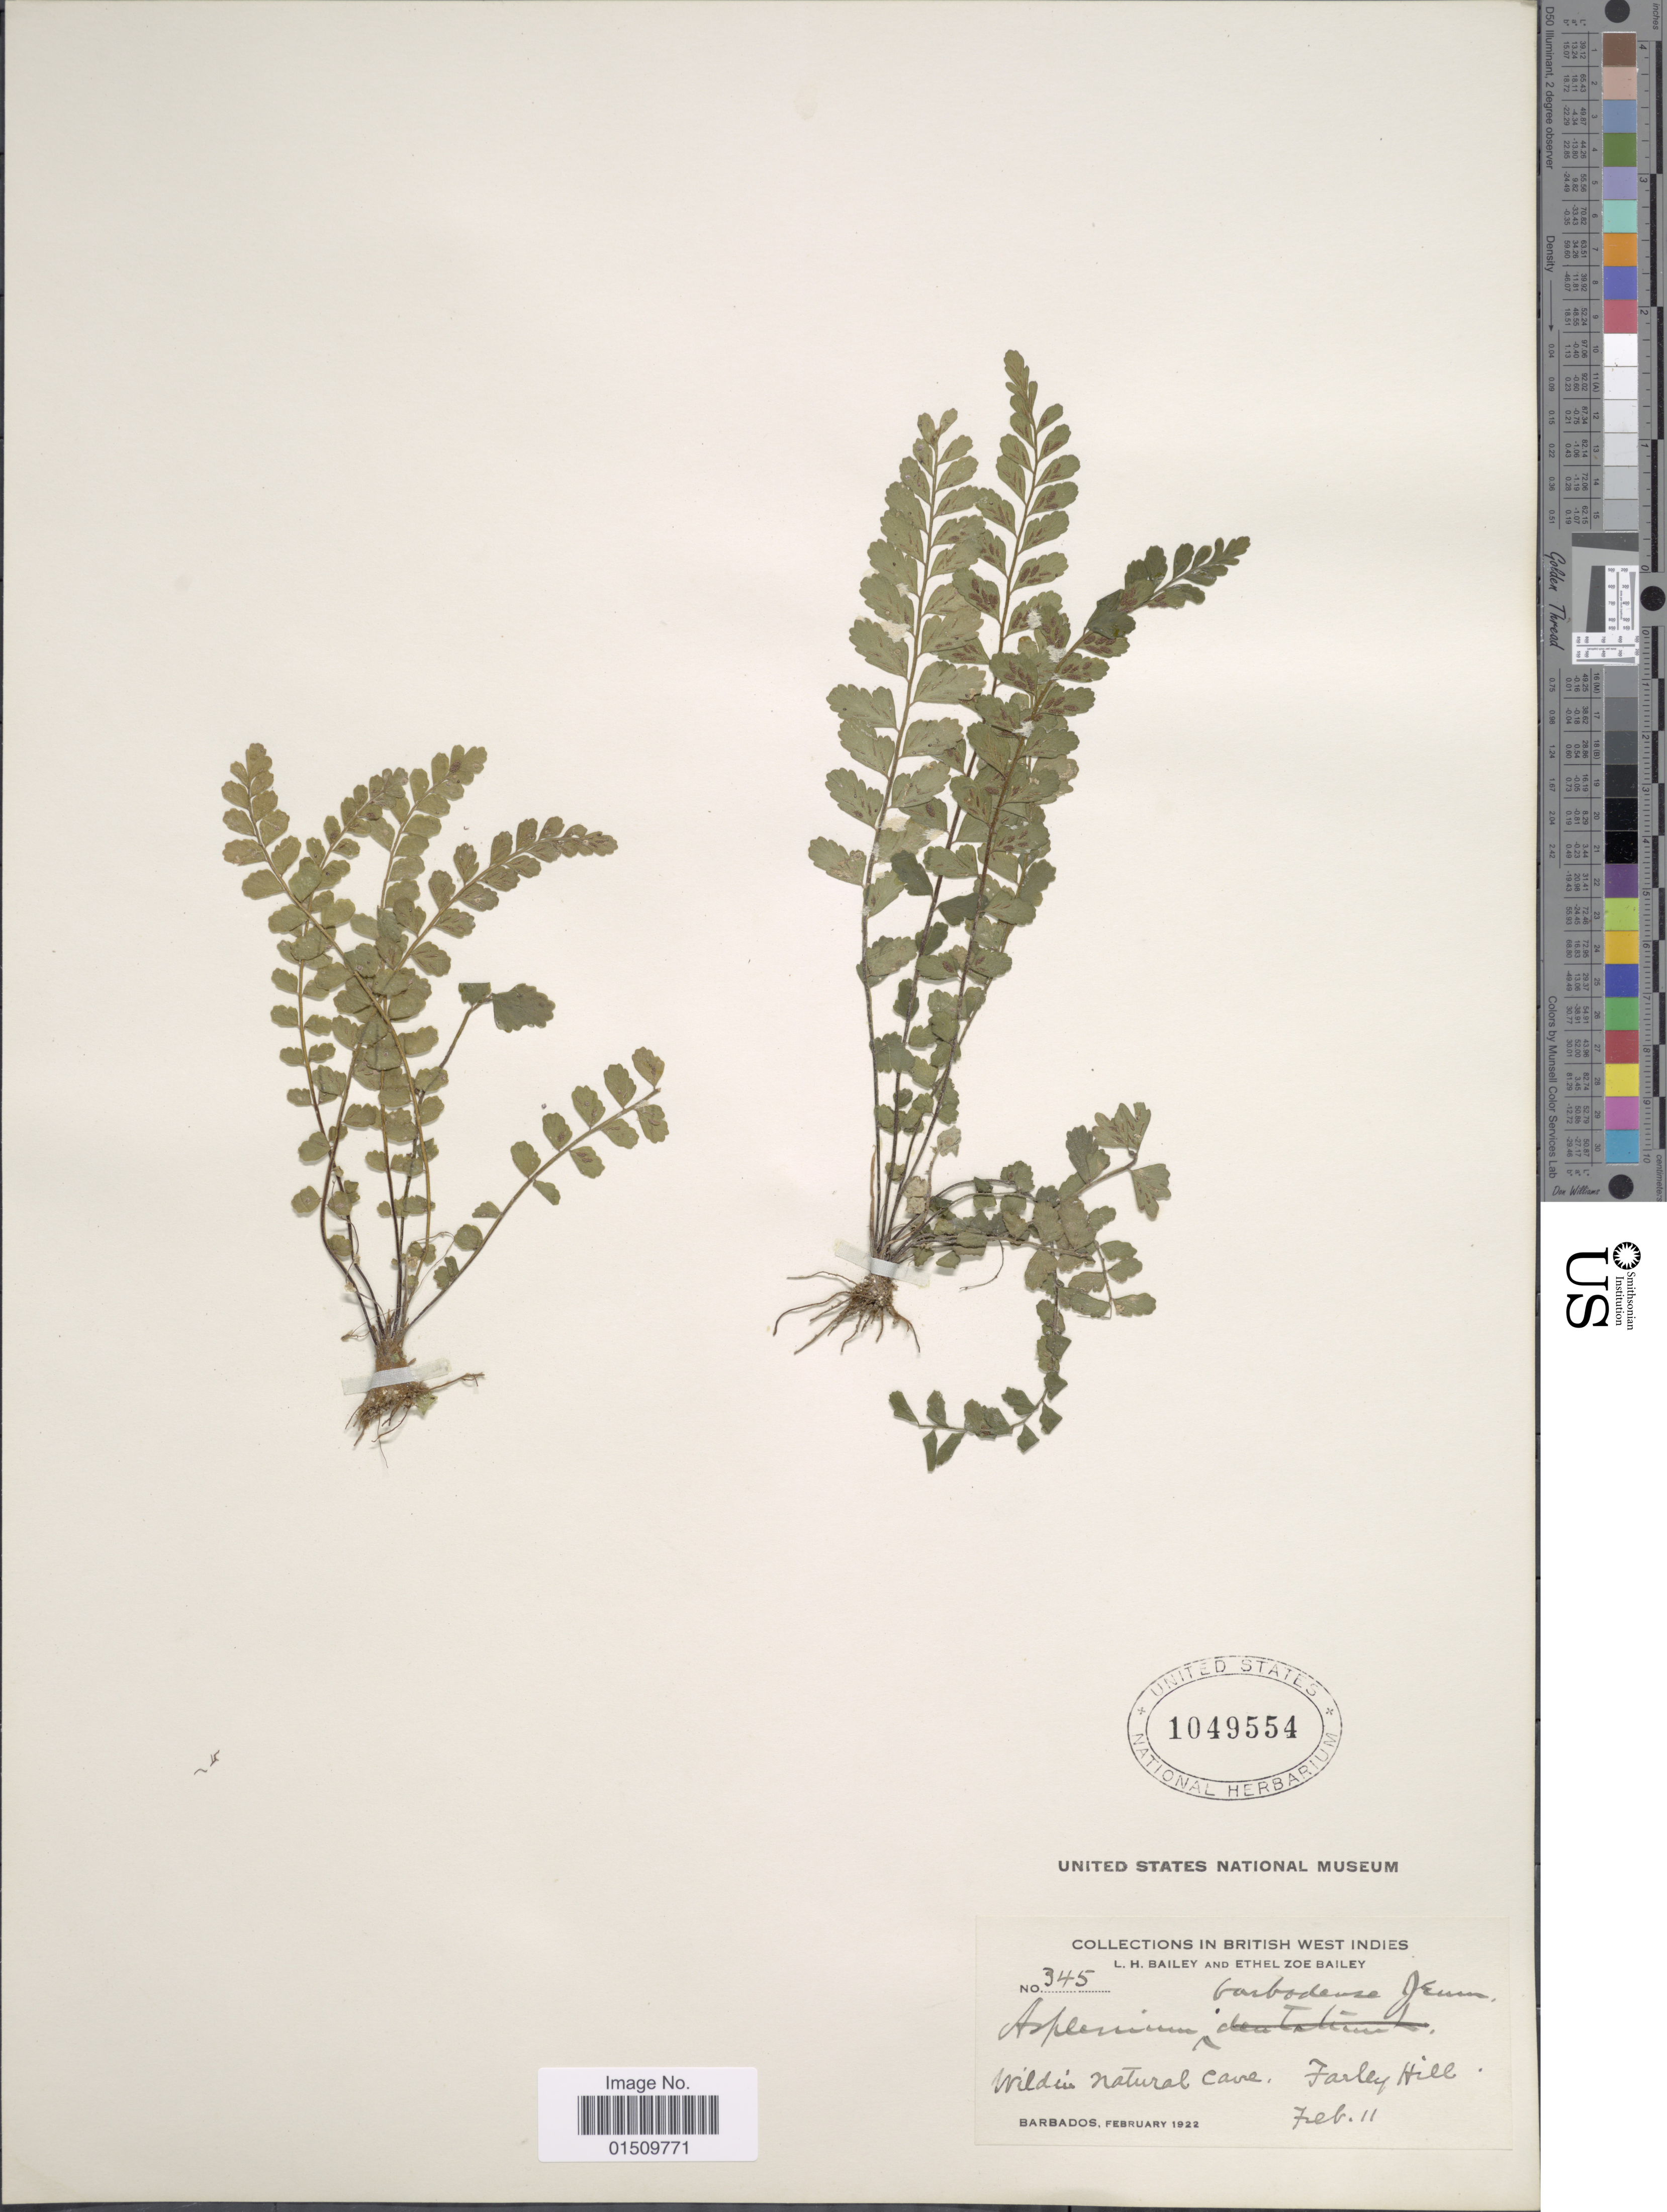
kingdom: Plantae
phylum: Tracheophyta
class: Polypodiopsida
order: Polypodiales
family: Aspleniaceae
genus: Asplenium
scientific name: Asplenium trichomanes-dentatum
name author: L.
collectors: L. H. Bailey & E. Z. Bailey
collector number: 345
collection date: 1922-02-11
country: Barbados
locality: British West Indies, Wildin Natural Cave, Farley Hill, Barbados.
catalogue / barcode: US 1049554